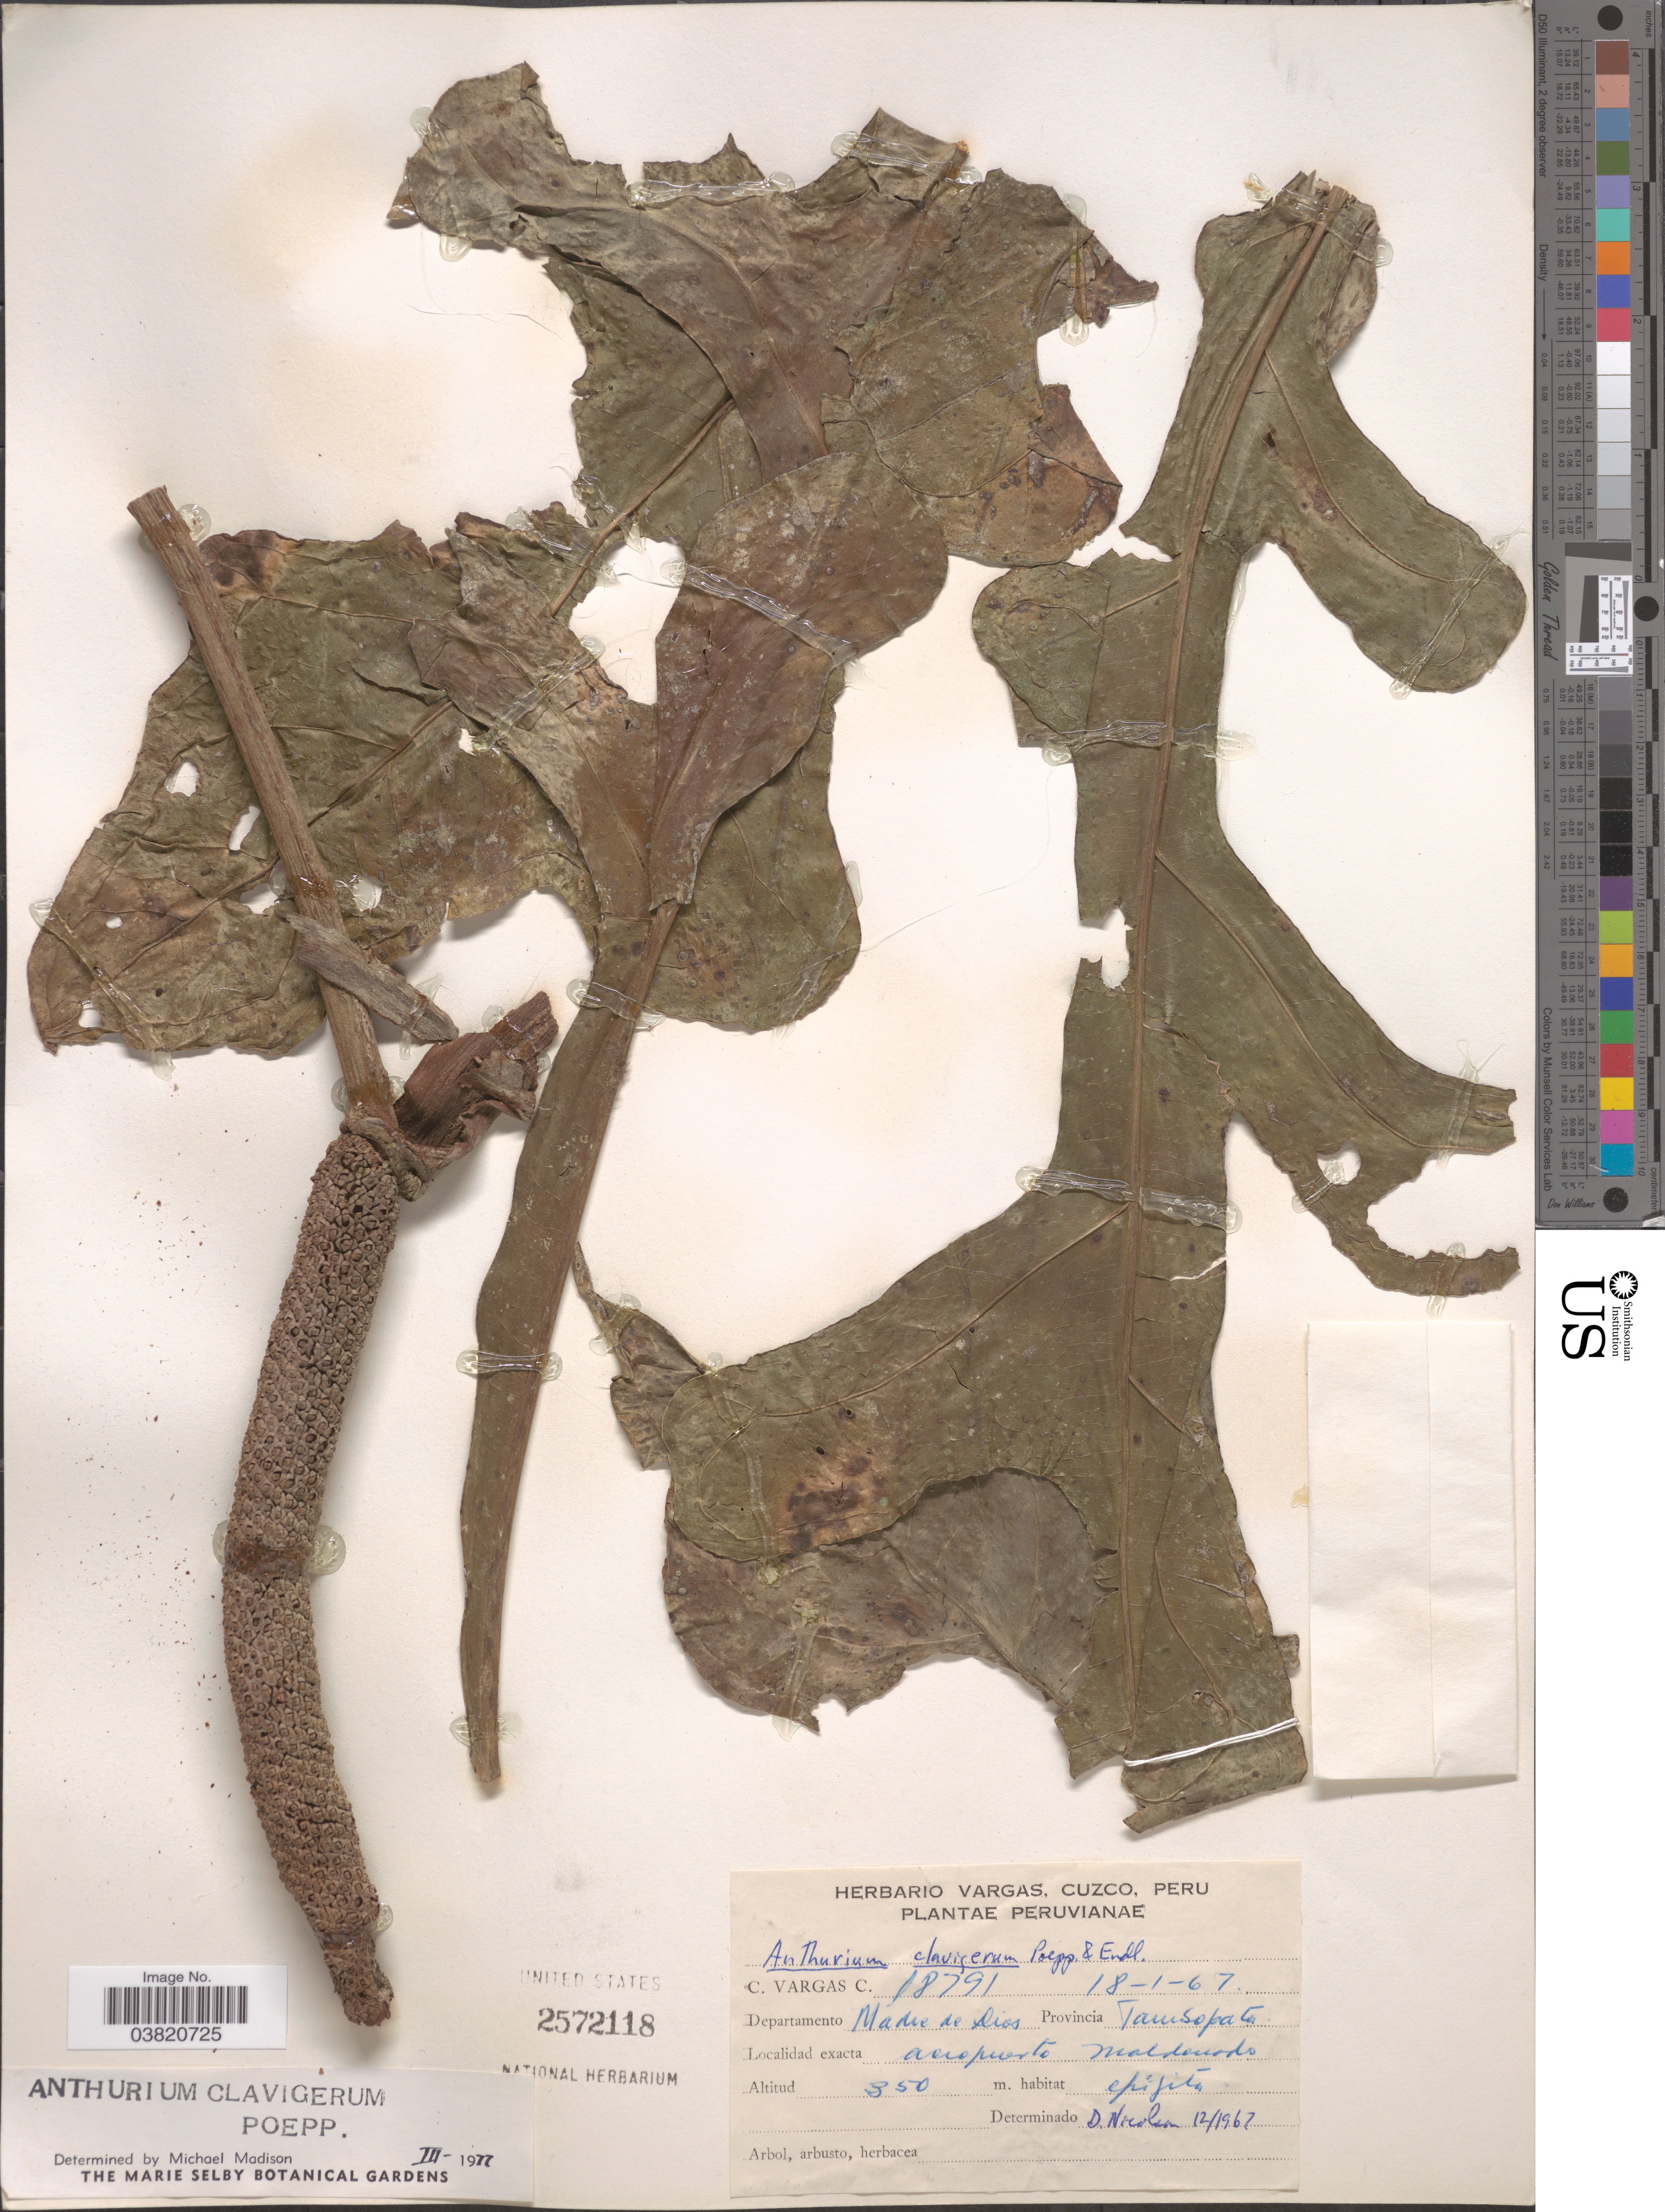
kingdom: Plantae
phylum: Tracheophyta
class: Liliopsida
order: Alismatales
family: Araceae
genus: Anthurium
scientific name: Anthurium clavigerum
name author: Poepp. & Endl.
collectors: C. Vargas Calderón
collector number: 18791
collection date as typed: Transcribed d/m/y: 18/1/67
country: Peru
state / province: Madre de Dios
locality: Departamento Madre de Dios. Provincia Tambopata. Aero puerto Maldenado.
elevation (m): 350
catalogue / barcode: US 2572118